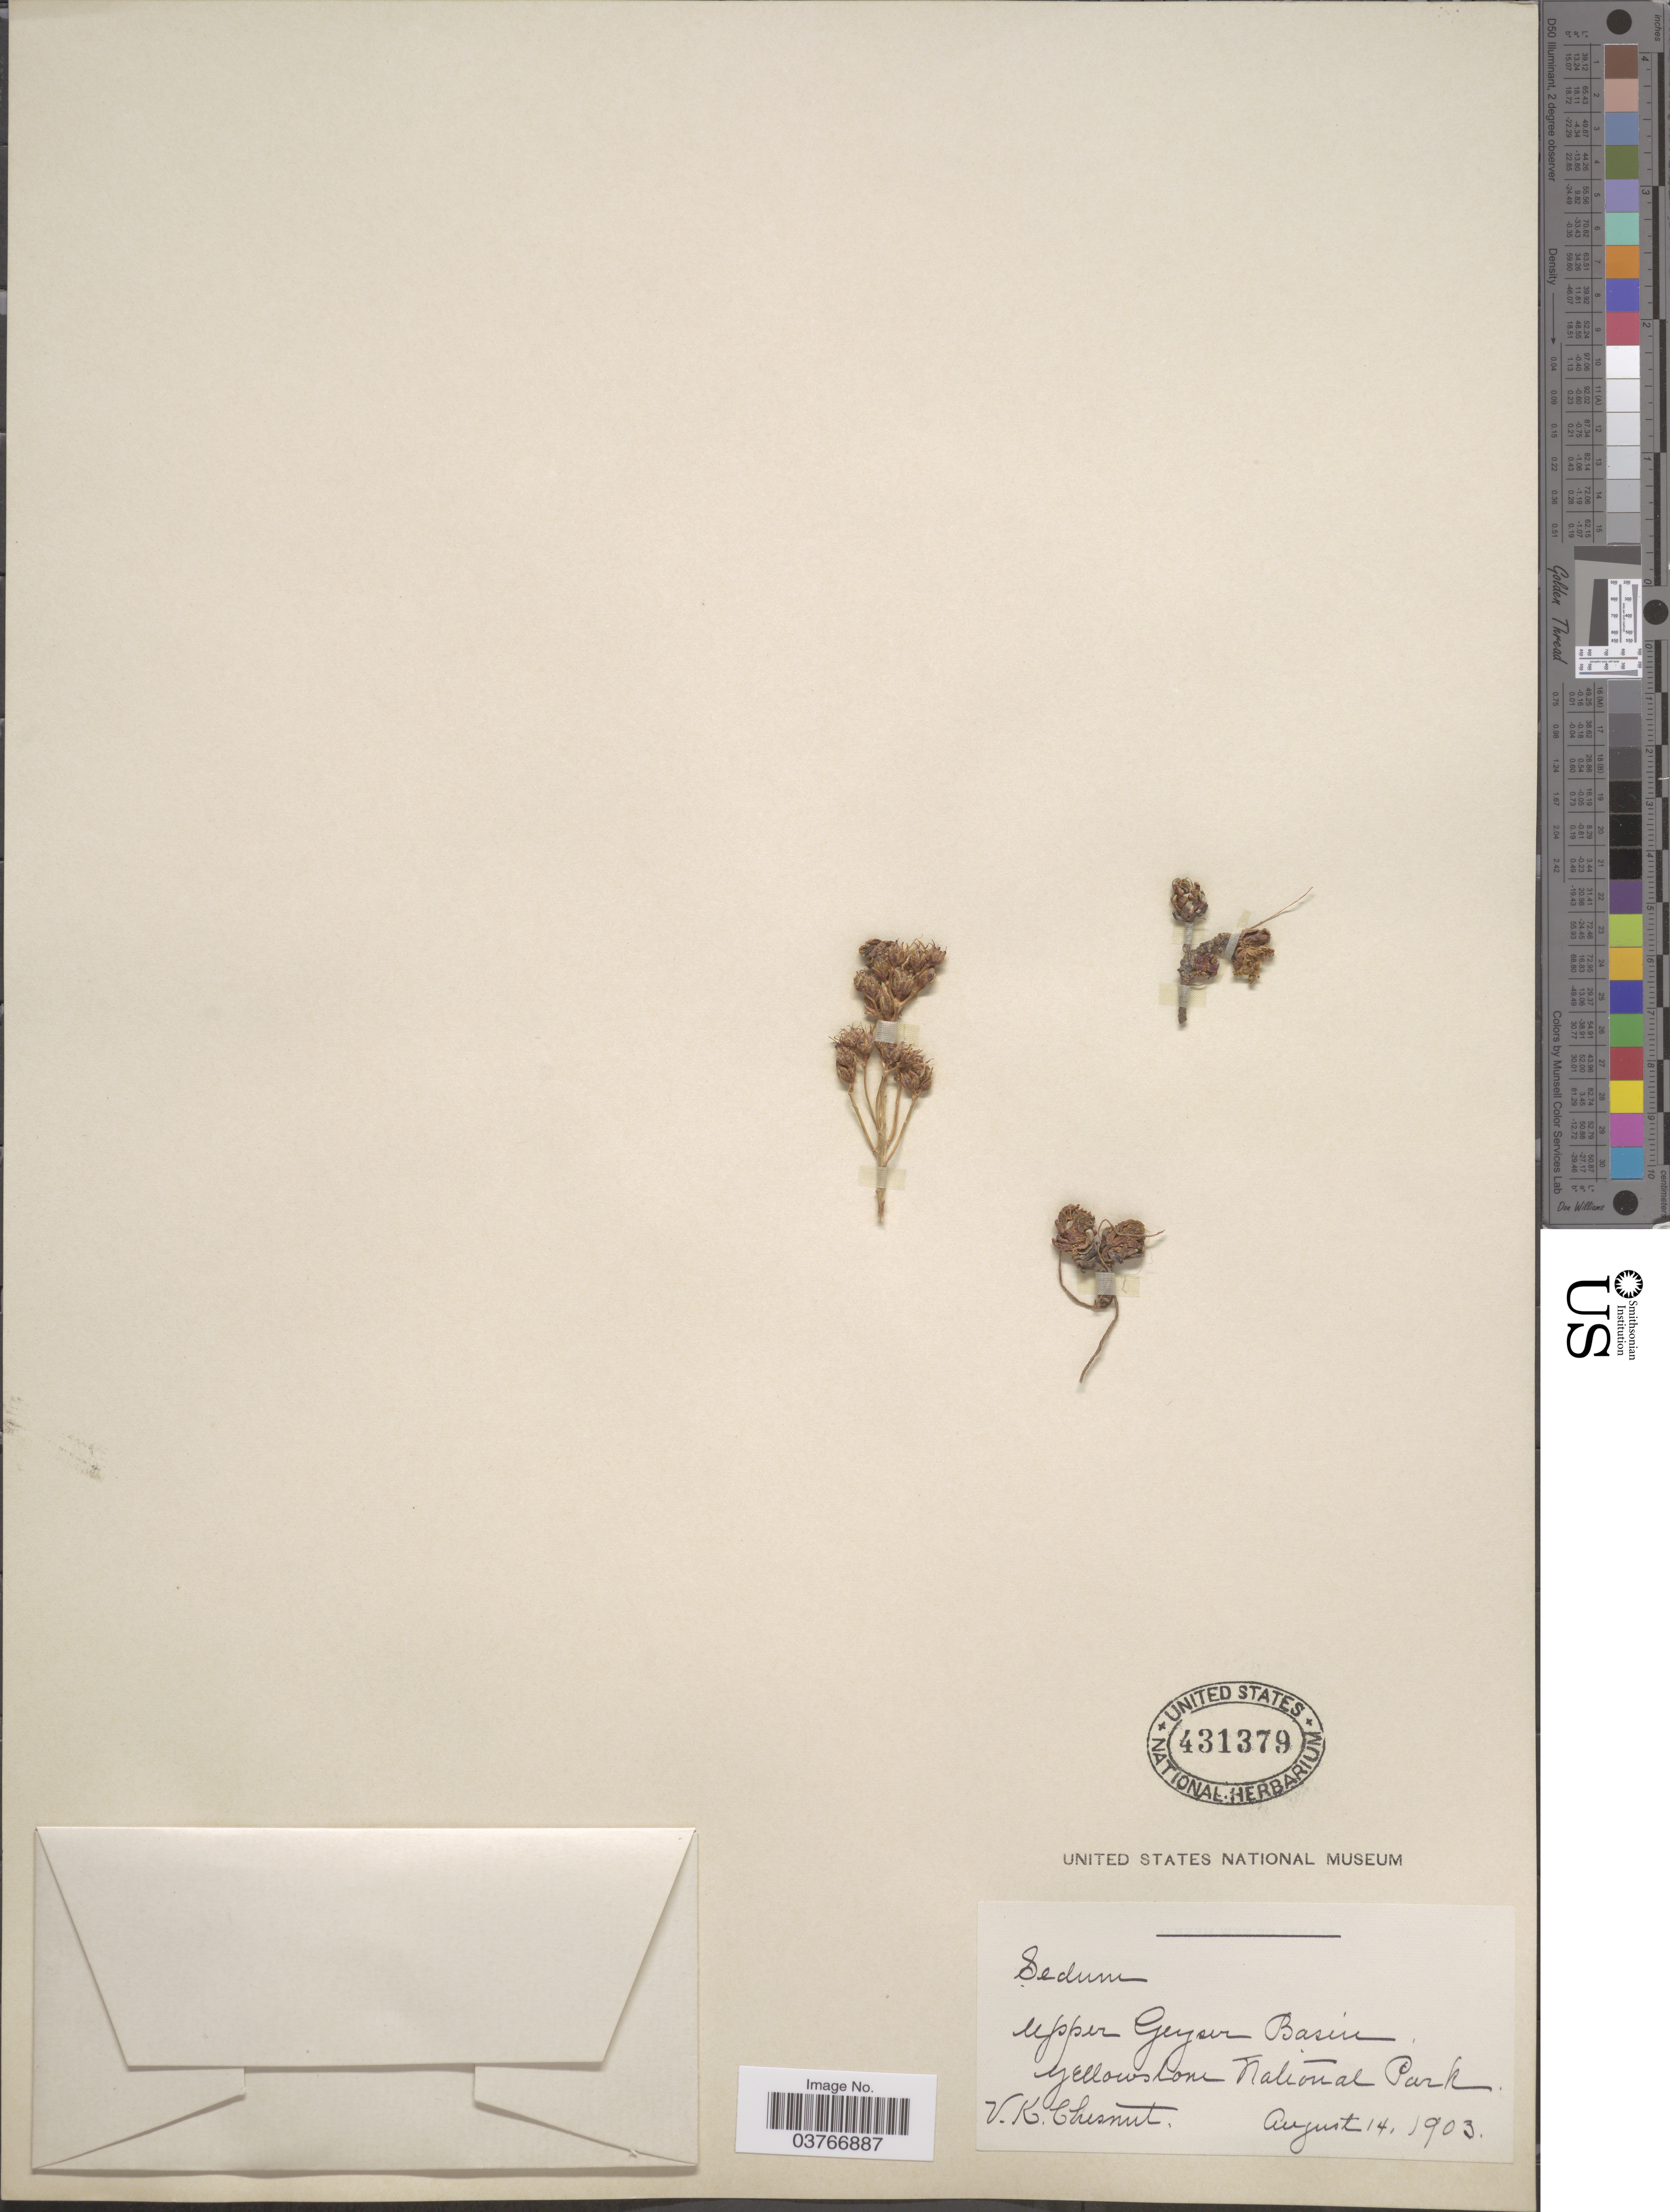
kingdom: Plantae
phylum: Tracheophyta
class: Magnoliopsida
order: Saxifragales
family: Crassulaceae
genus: Sedum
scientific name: Sedum sp.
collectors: V. Chesnut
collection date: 1903-08-14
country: United States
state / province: Wyoming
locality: Upper Geyser Basin. Yellowstone National Park.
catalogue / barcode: US 431379